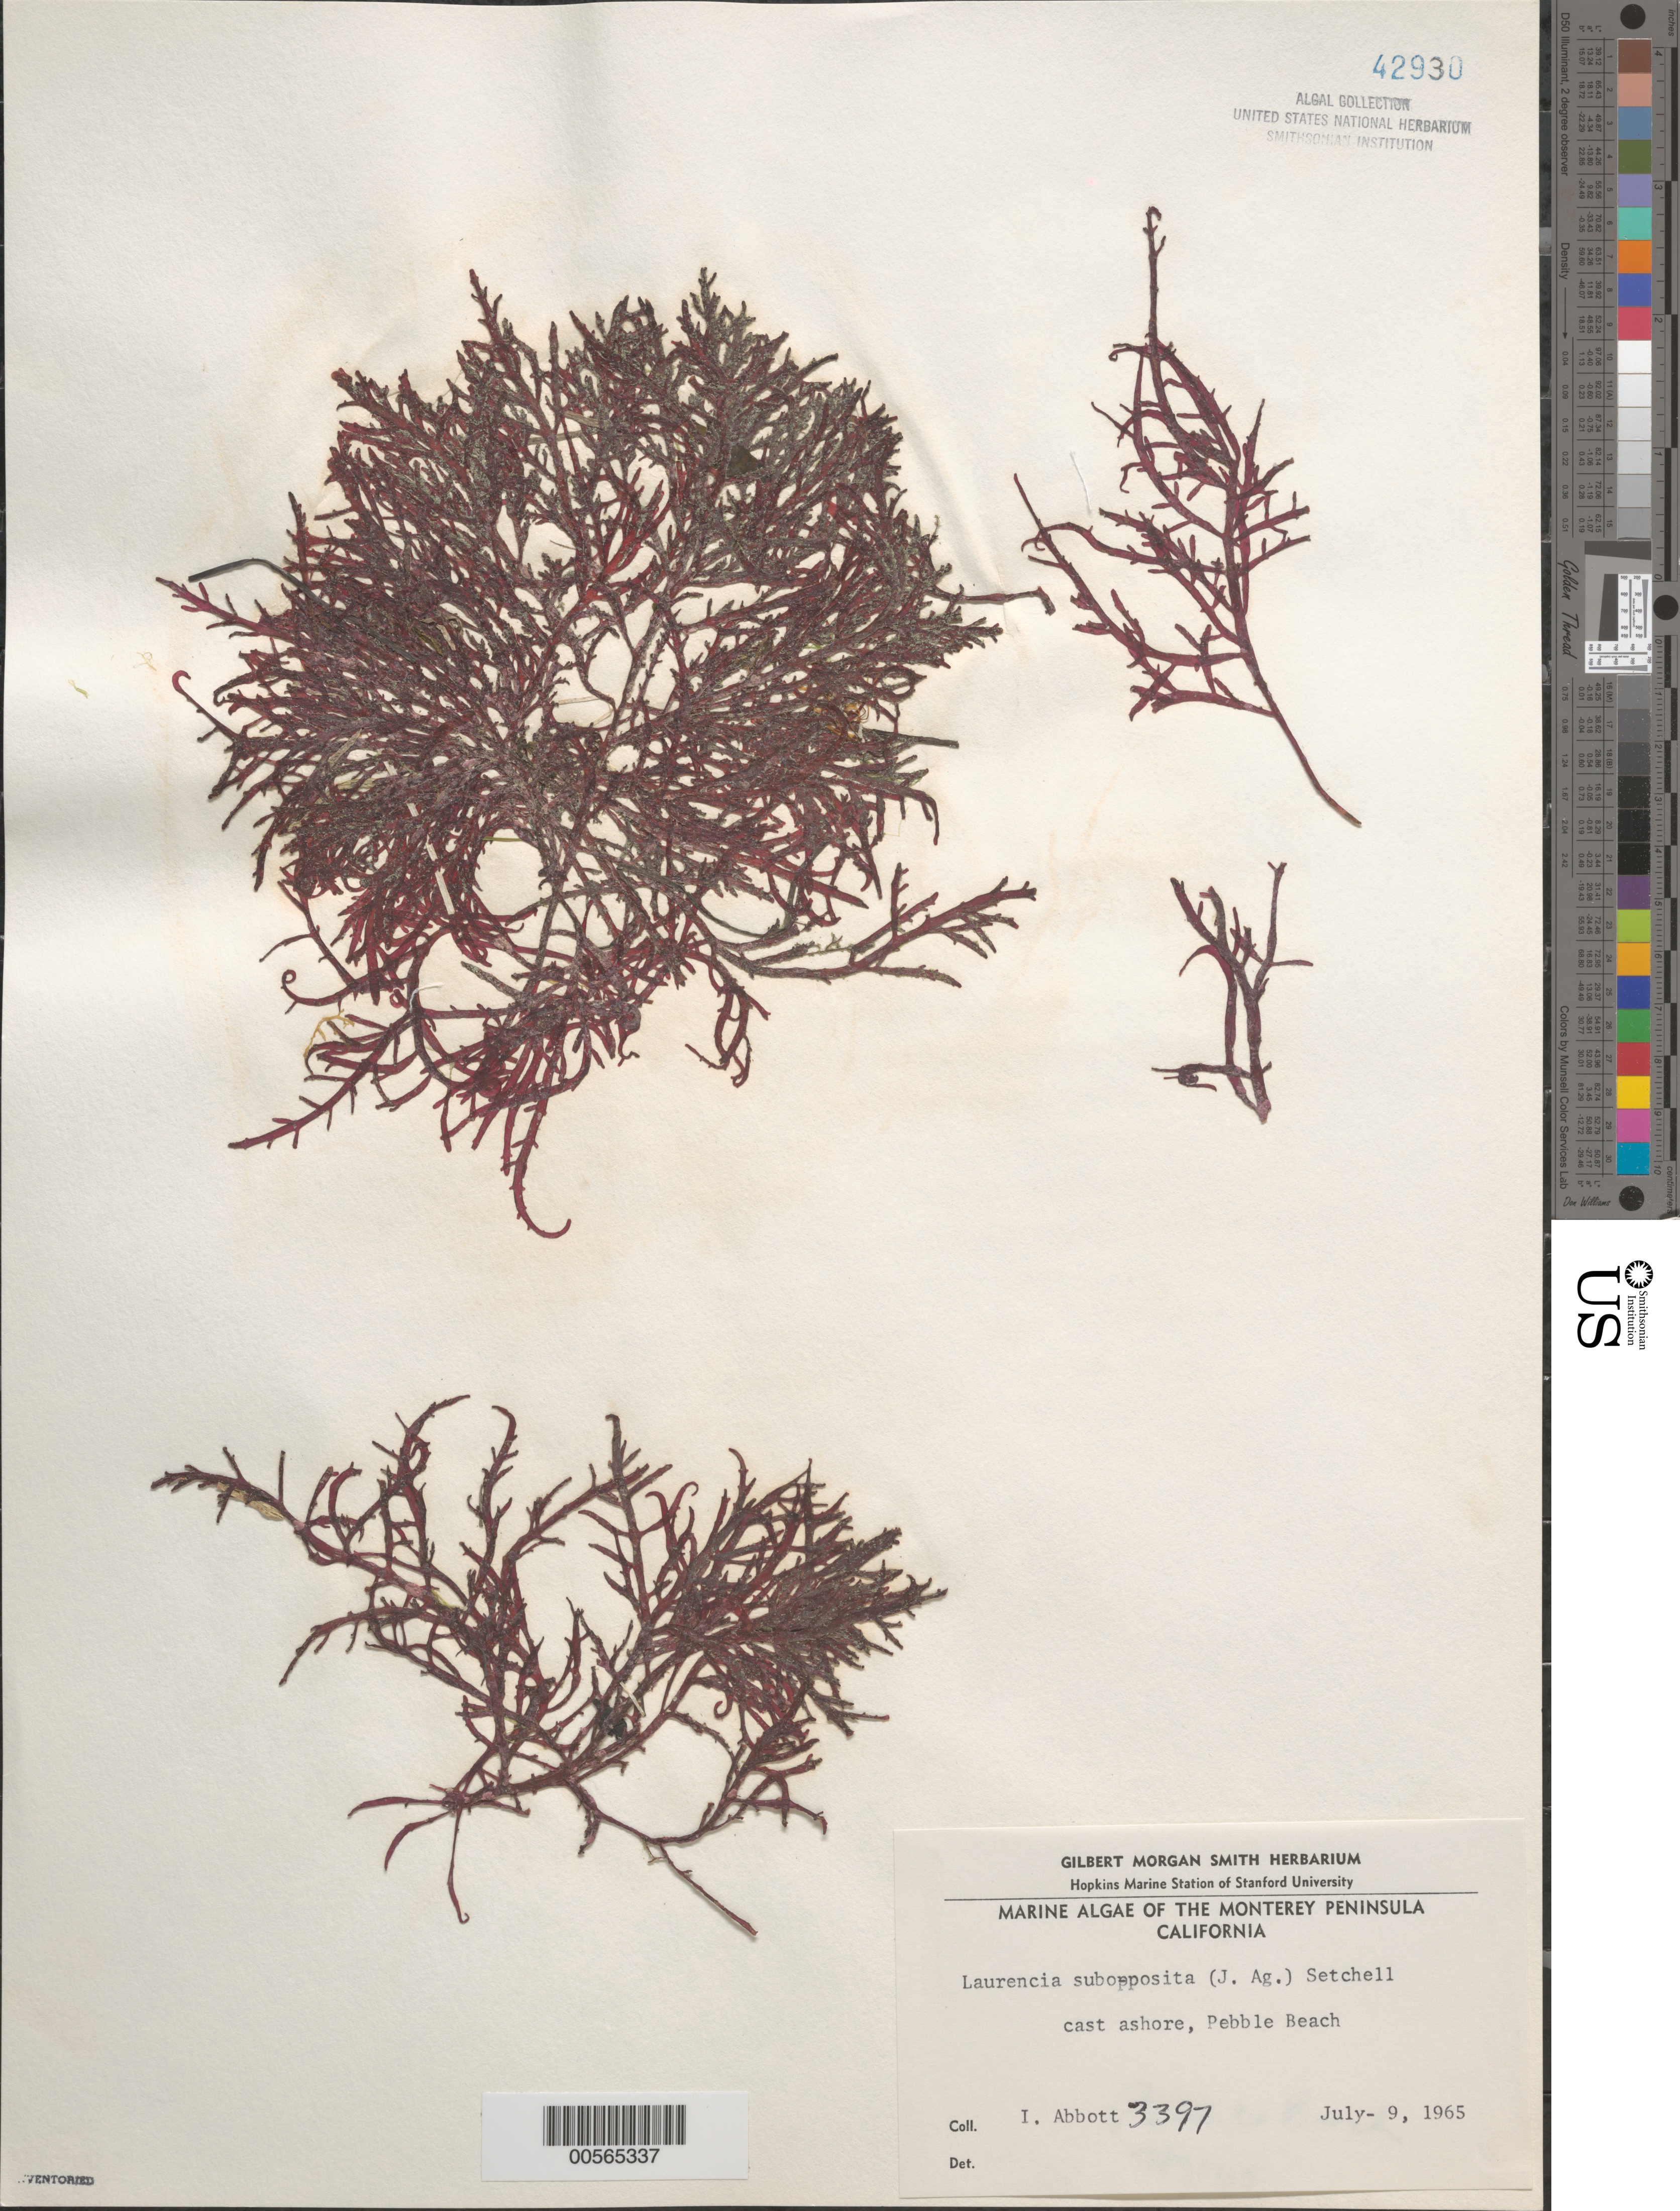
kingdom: Plantae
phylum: Rhodophyta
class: Florideophyceae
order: Ceramiales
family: Rhodomelaceae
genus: Laurencia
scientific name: Laurencia subopposita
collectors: I. A. Abbott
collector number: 3397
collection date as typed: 09 Jul 1965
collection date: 1965-07-09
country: United States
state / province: California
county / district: Monterey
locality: Pebble Beach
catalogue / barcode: US 42930